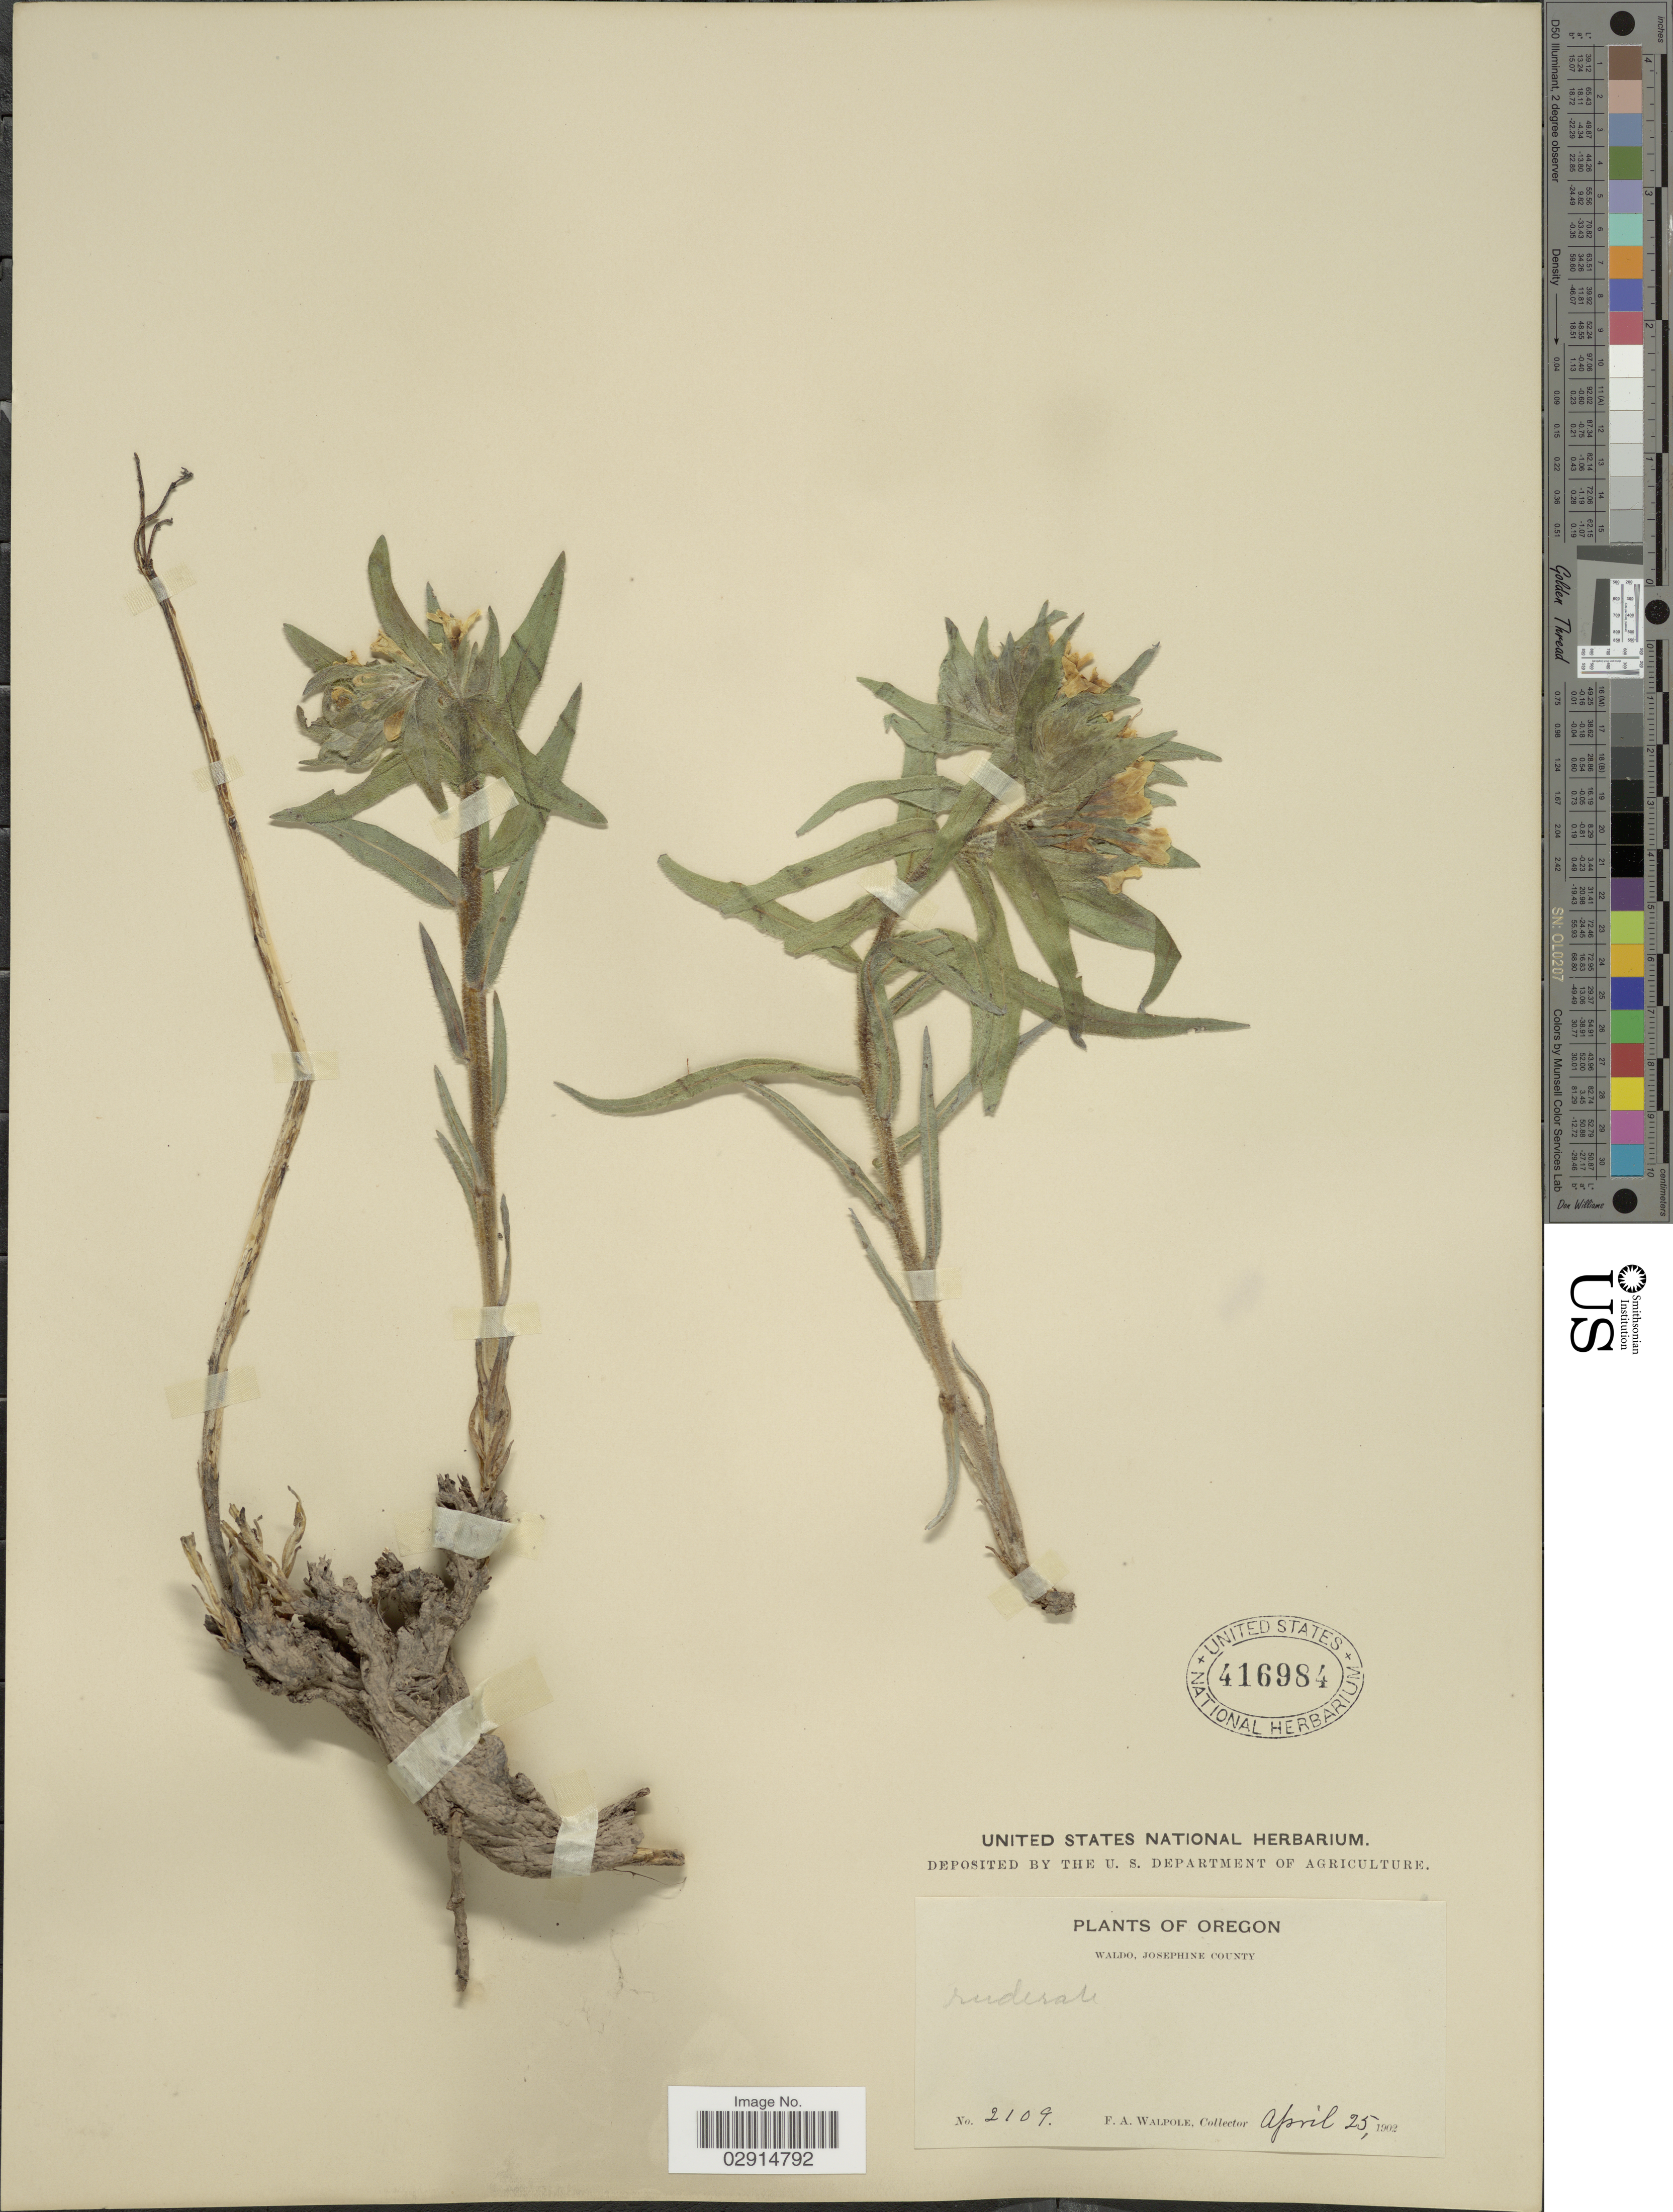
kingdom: Plantae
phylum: Tracheophyta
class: Magnoliopsida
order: Boraginales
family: Boraginaceae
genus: Lithospermum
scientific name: Lithospermum ruderale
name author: Douglas ex Lehm.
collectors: F. Walpole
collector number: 2109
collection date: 1902-04-25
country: United States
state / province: Oregon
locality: Waldo, Josephine County.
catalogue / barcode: US 416984